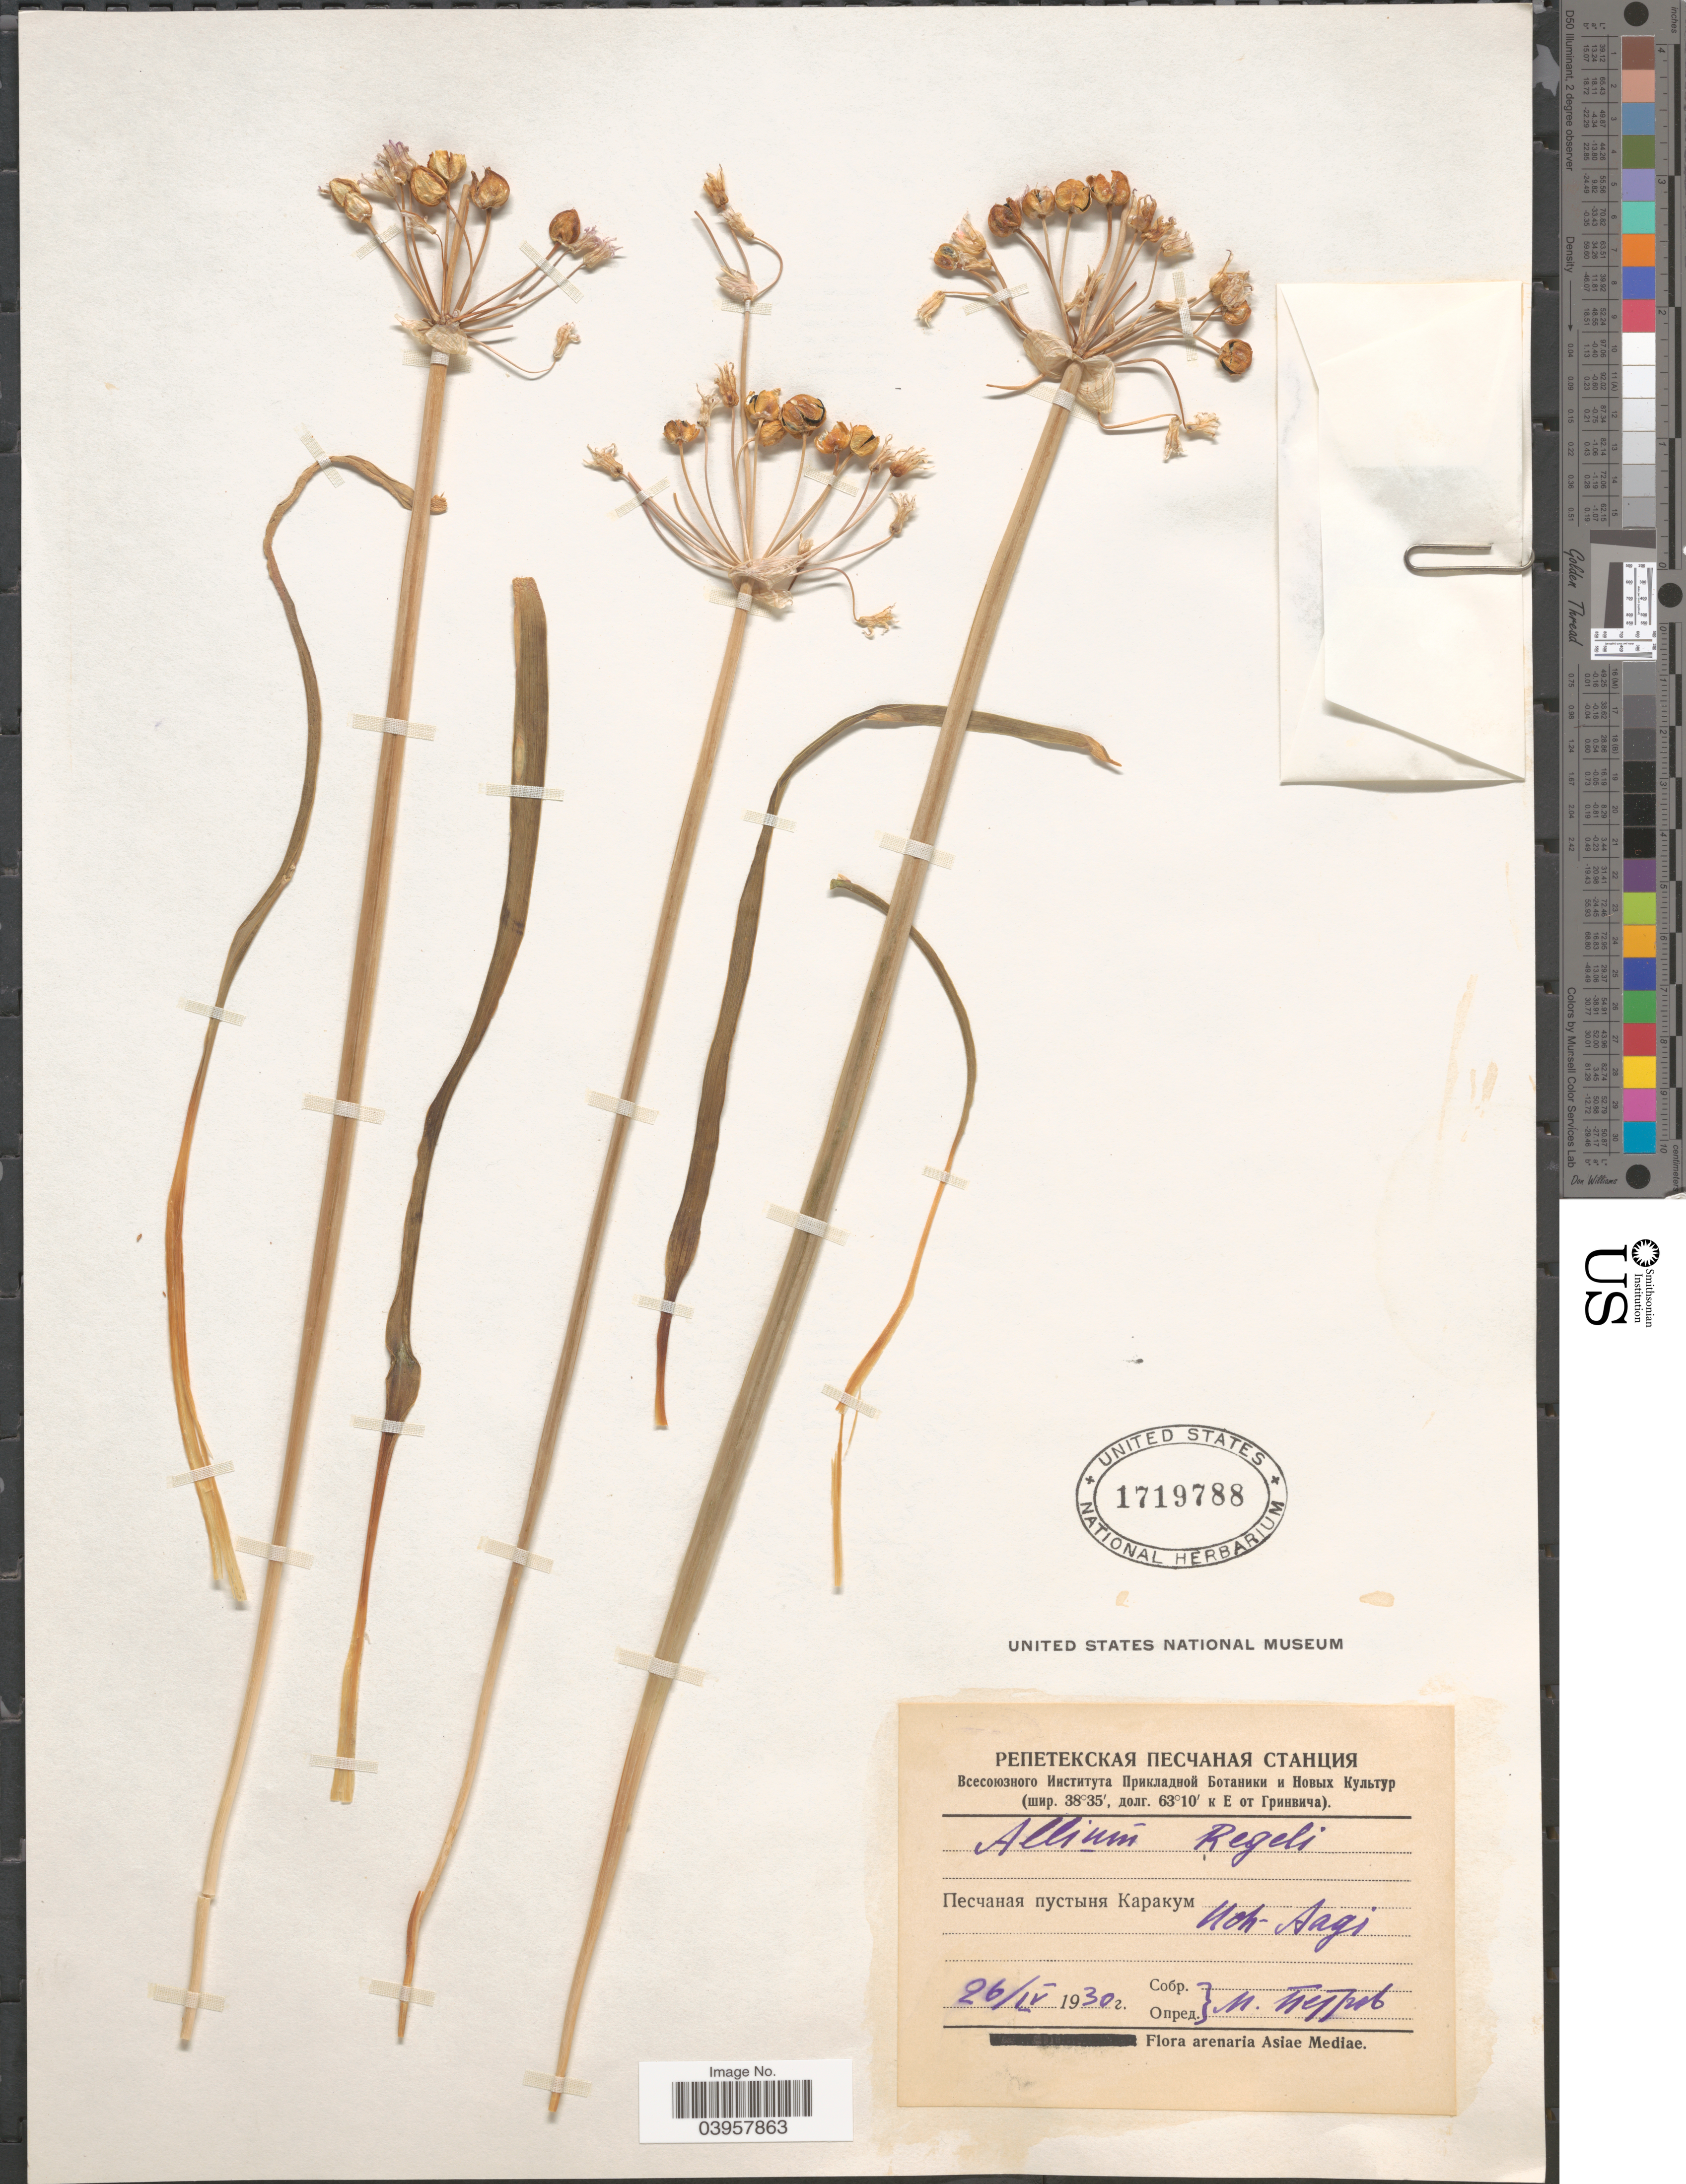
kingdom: Plantae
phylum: Tracheophyta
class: Liliopsida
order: Asparagales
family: Amaryllidaceae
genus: Allium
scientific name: Allium regelii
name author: Trautv.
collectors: M. Petrov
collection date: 1930-04-26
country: Turkmenistan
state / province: Lebap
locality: Karakum Desert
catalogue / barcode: US 1719788